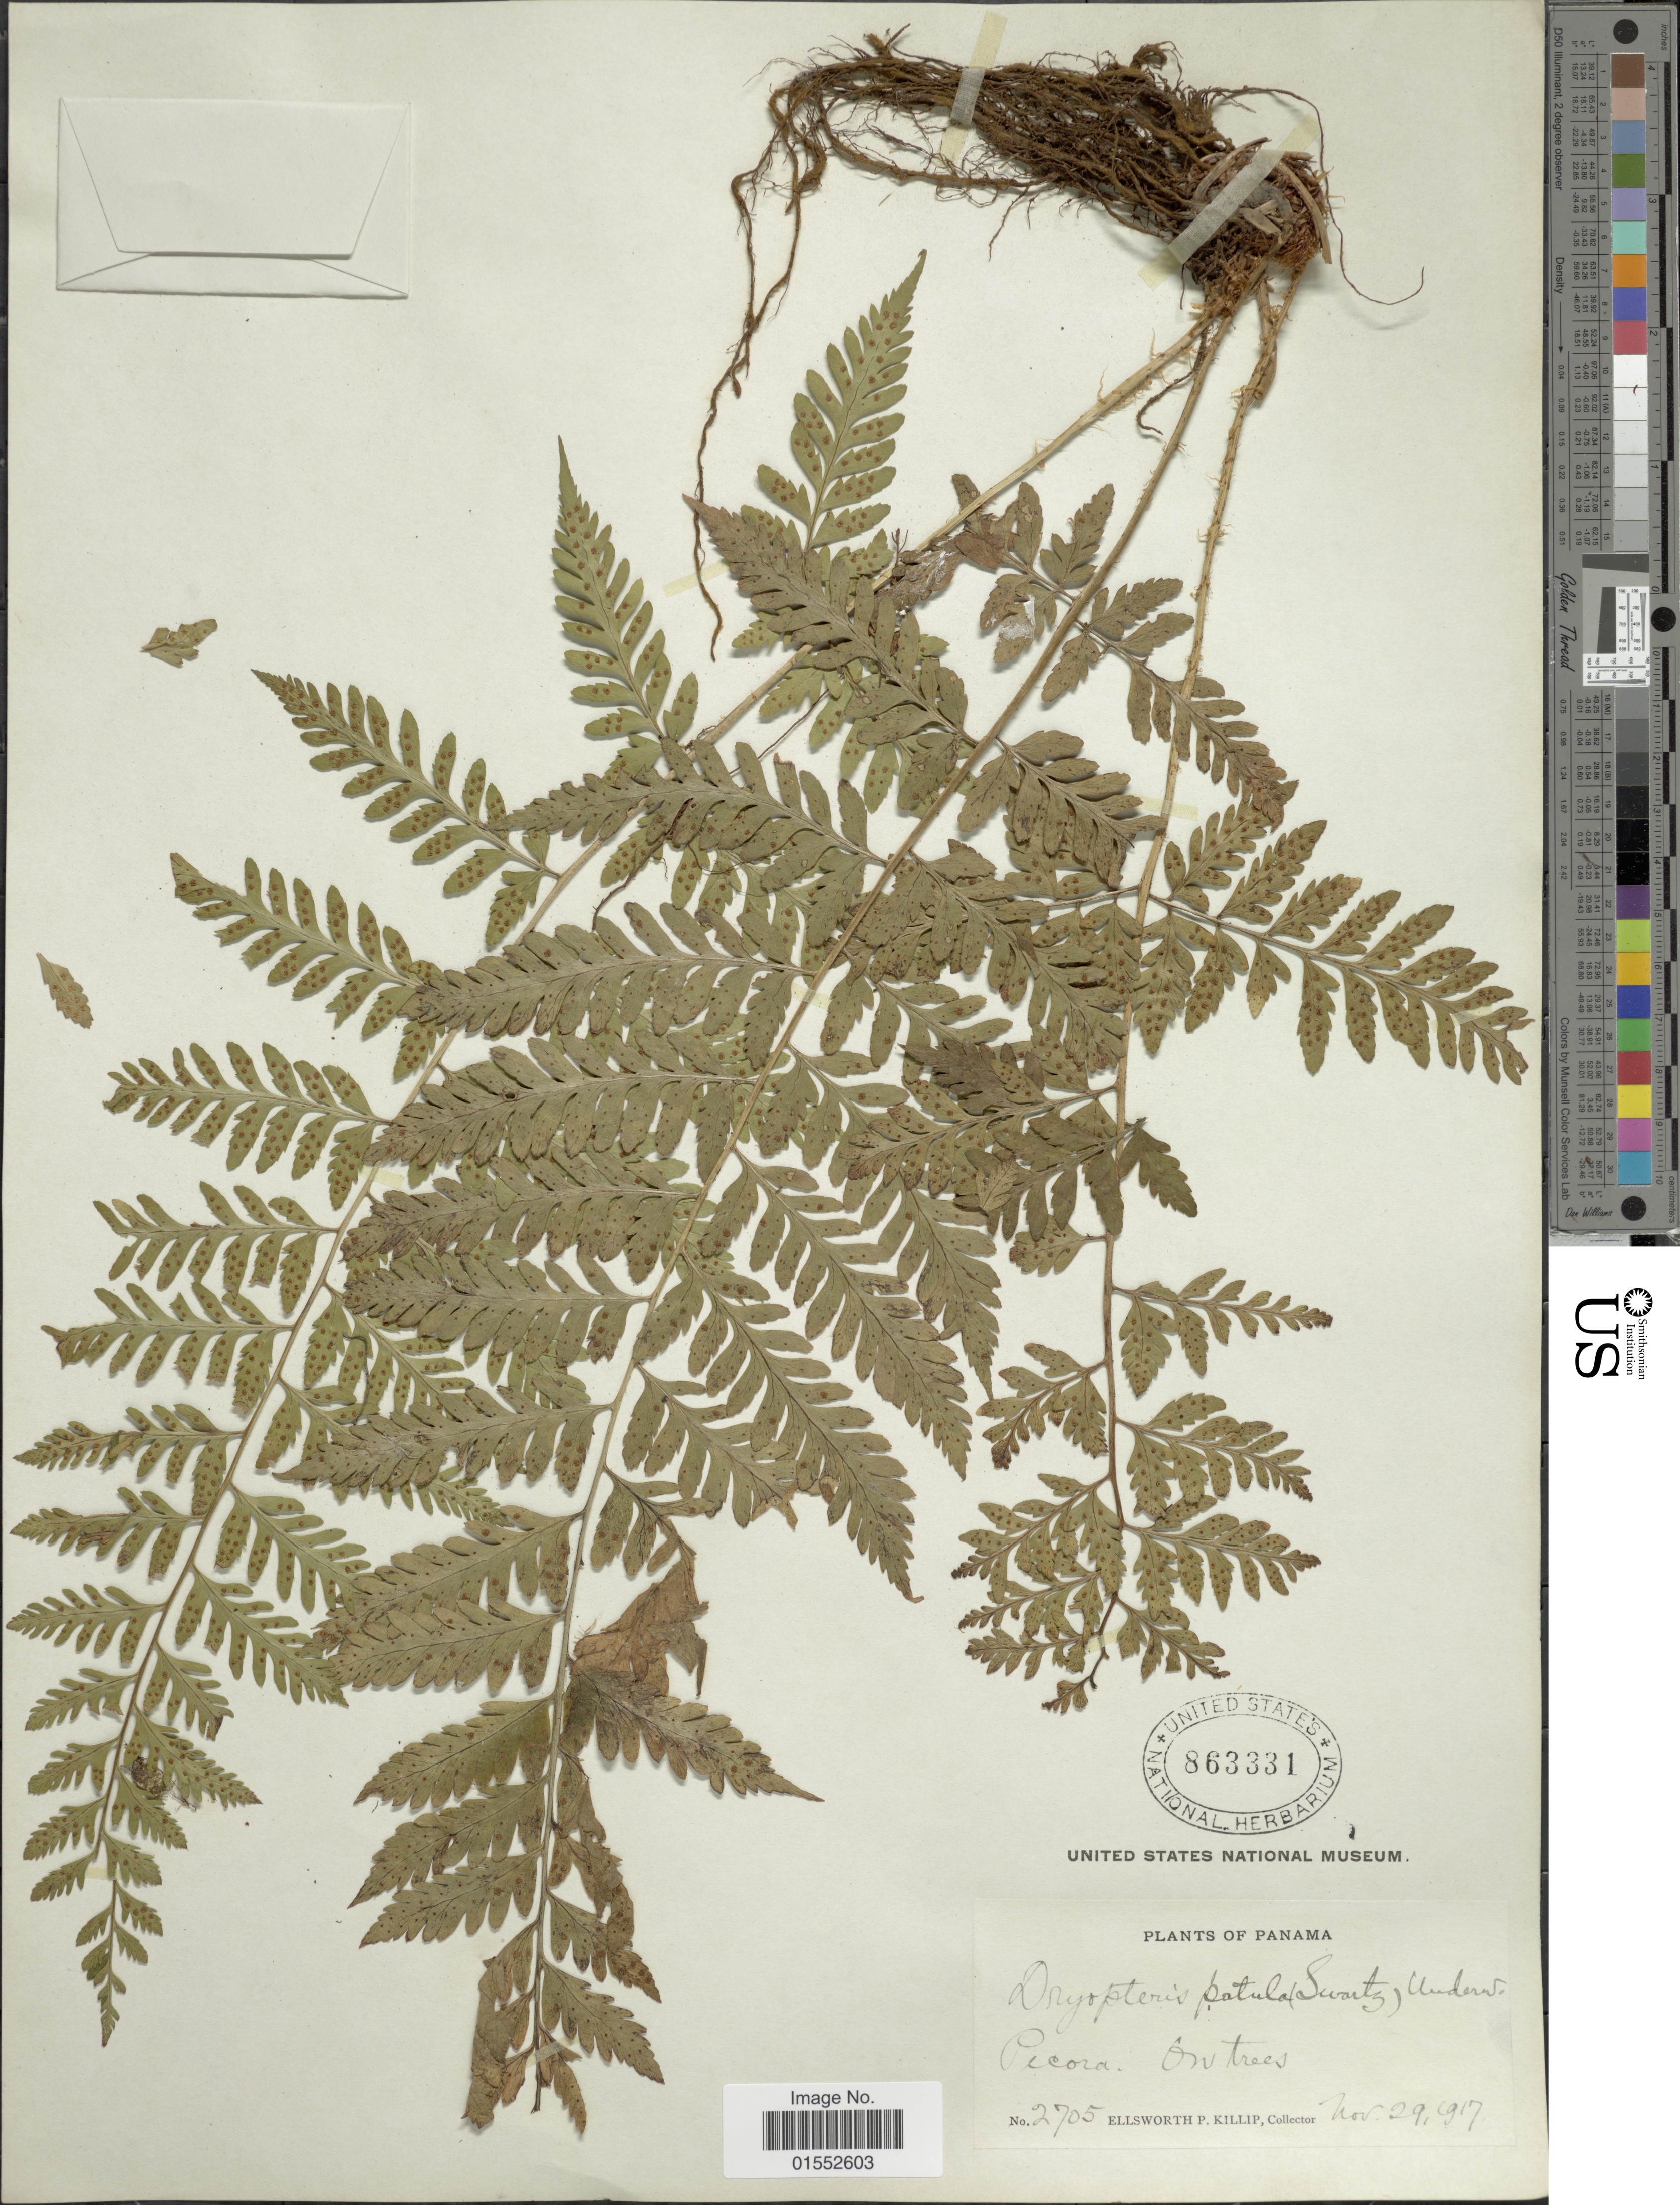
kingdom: Plantae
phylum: Tracheophyta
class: Polypodiopsida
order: Polypodiales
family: Dryopteridaceae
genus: Dryopteris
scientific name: Dryopteris patula var. serrata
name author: (Mett.) C.V. Morton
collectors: E. P. Killip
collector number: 2705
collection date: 1917-11-29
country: Panama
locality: Pecora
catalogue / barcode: US 863331